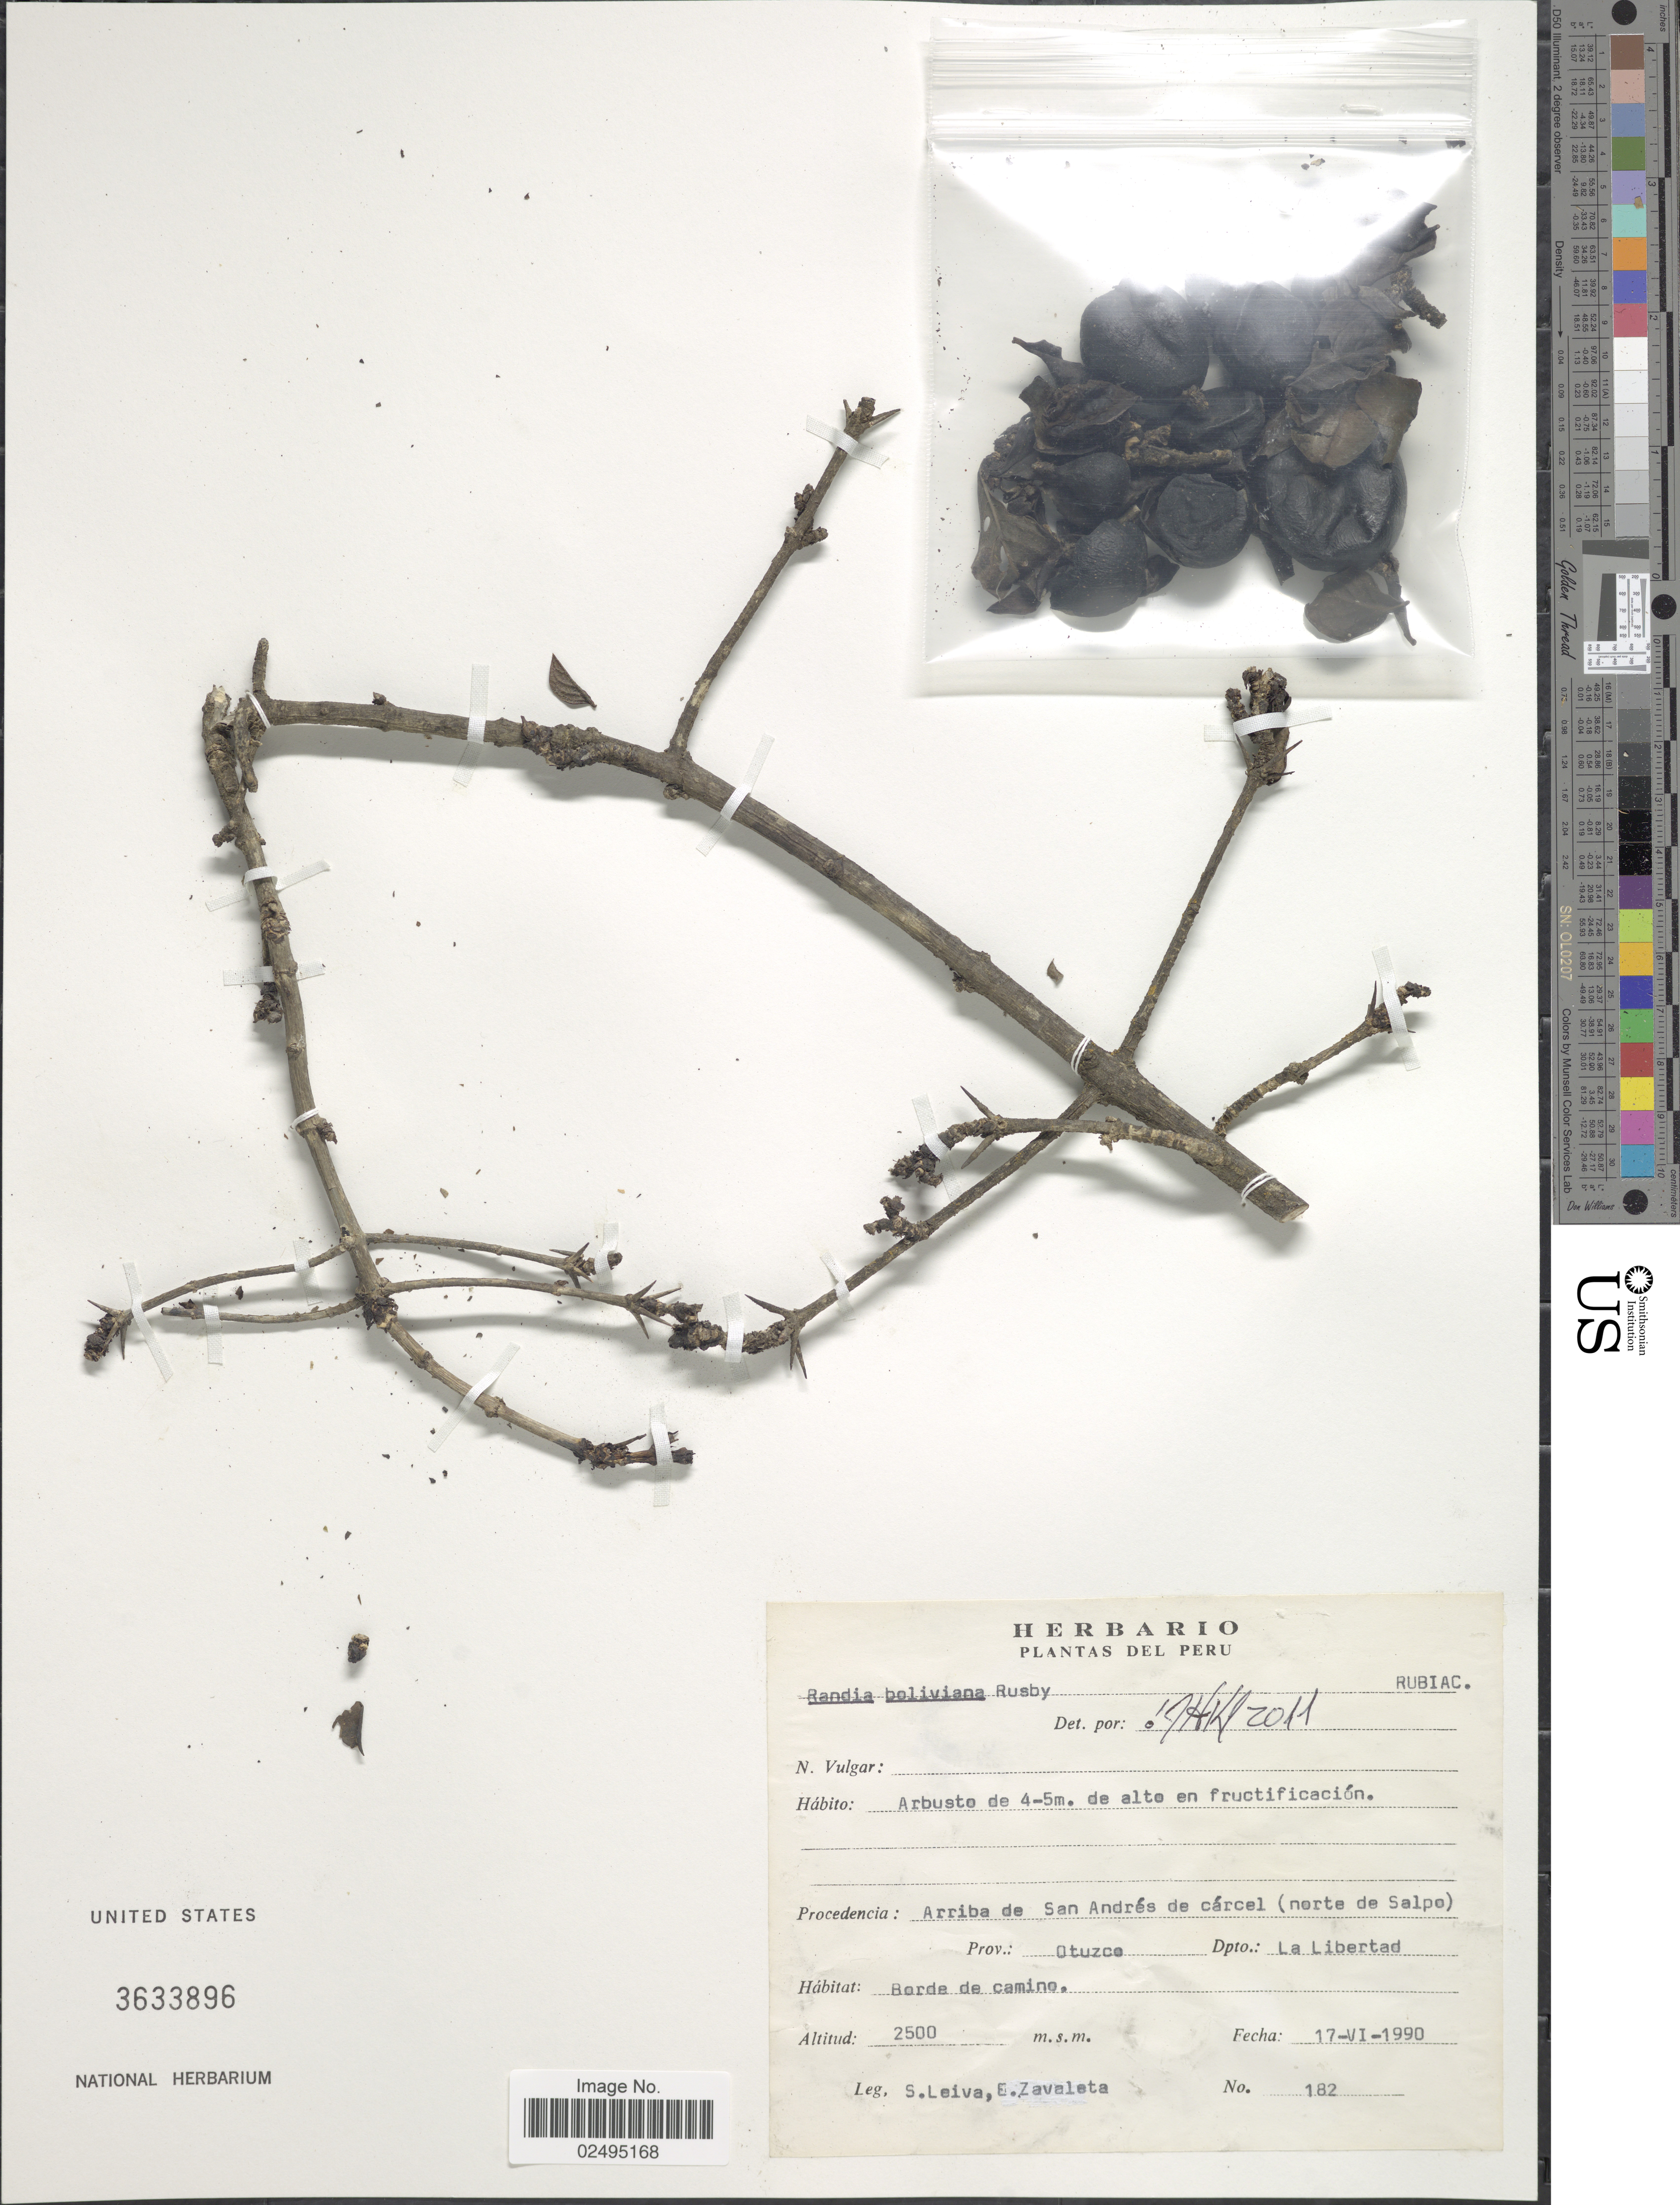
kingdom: Plantae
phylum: Tracheophyta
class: Magnoliopsida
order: Gentianales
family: Rubiaceae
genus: Randia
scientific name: Randia boliviana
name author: Rusby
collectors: S. Leiva & E. Zavaleta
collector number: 182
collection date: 1990-06-17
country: Peru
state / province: La Libertad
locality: Arriba de San Andrés de cárcel (norte de Salpo), Prov Otuzco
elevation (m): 2500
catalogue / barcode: US 3633896